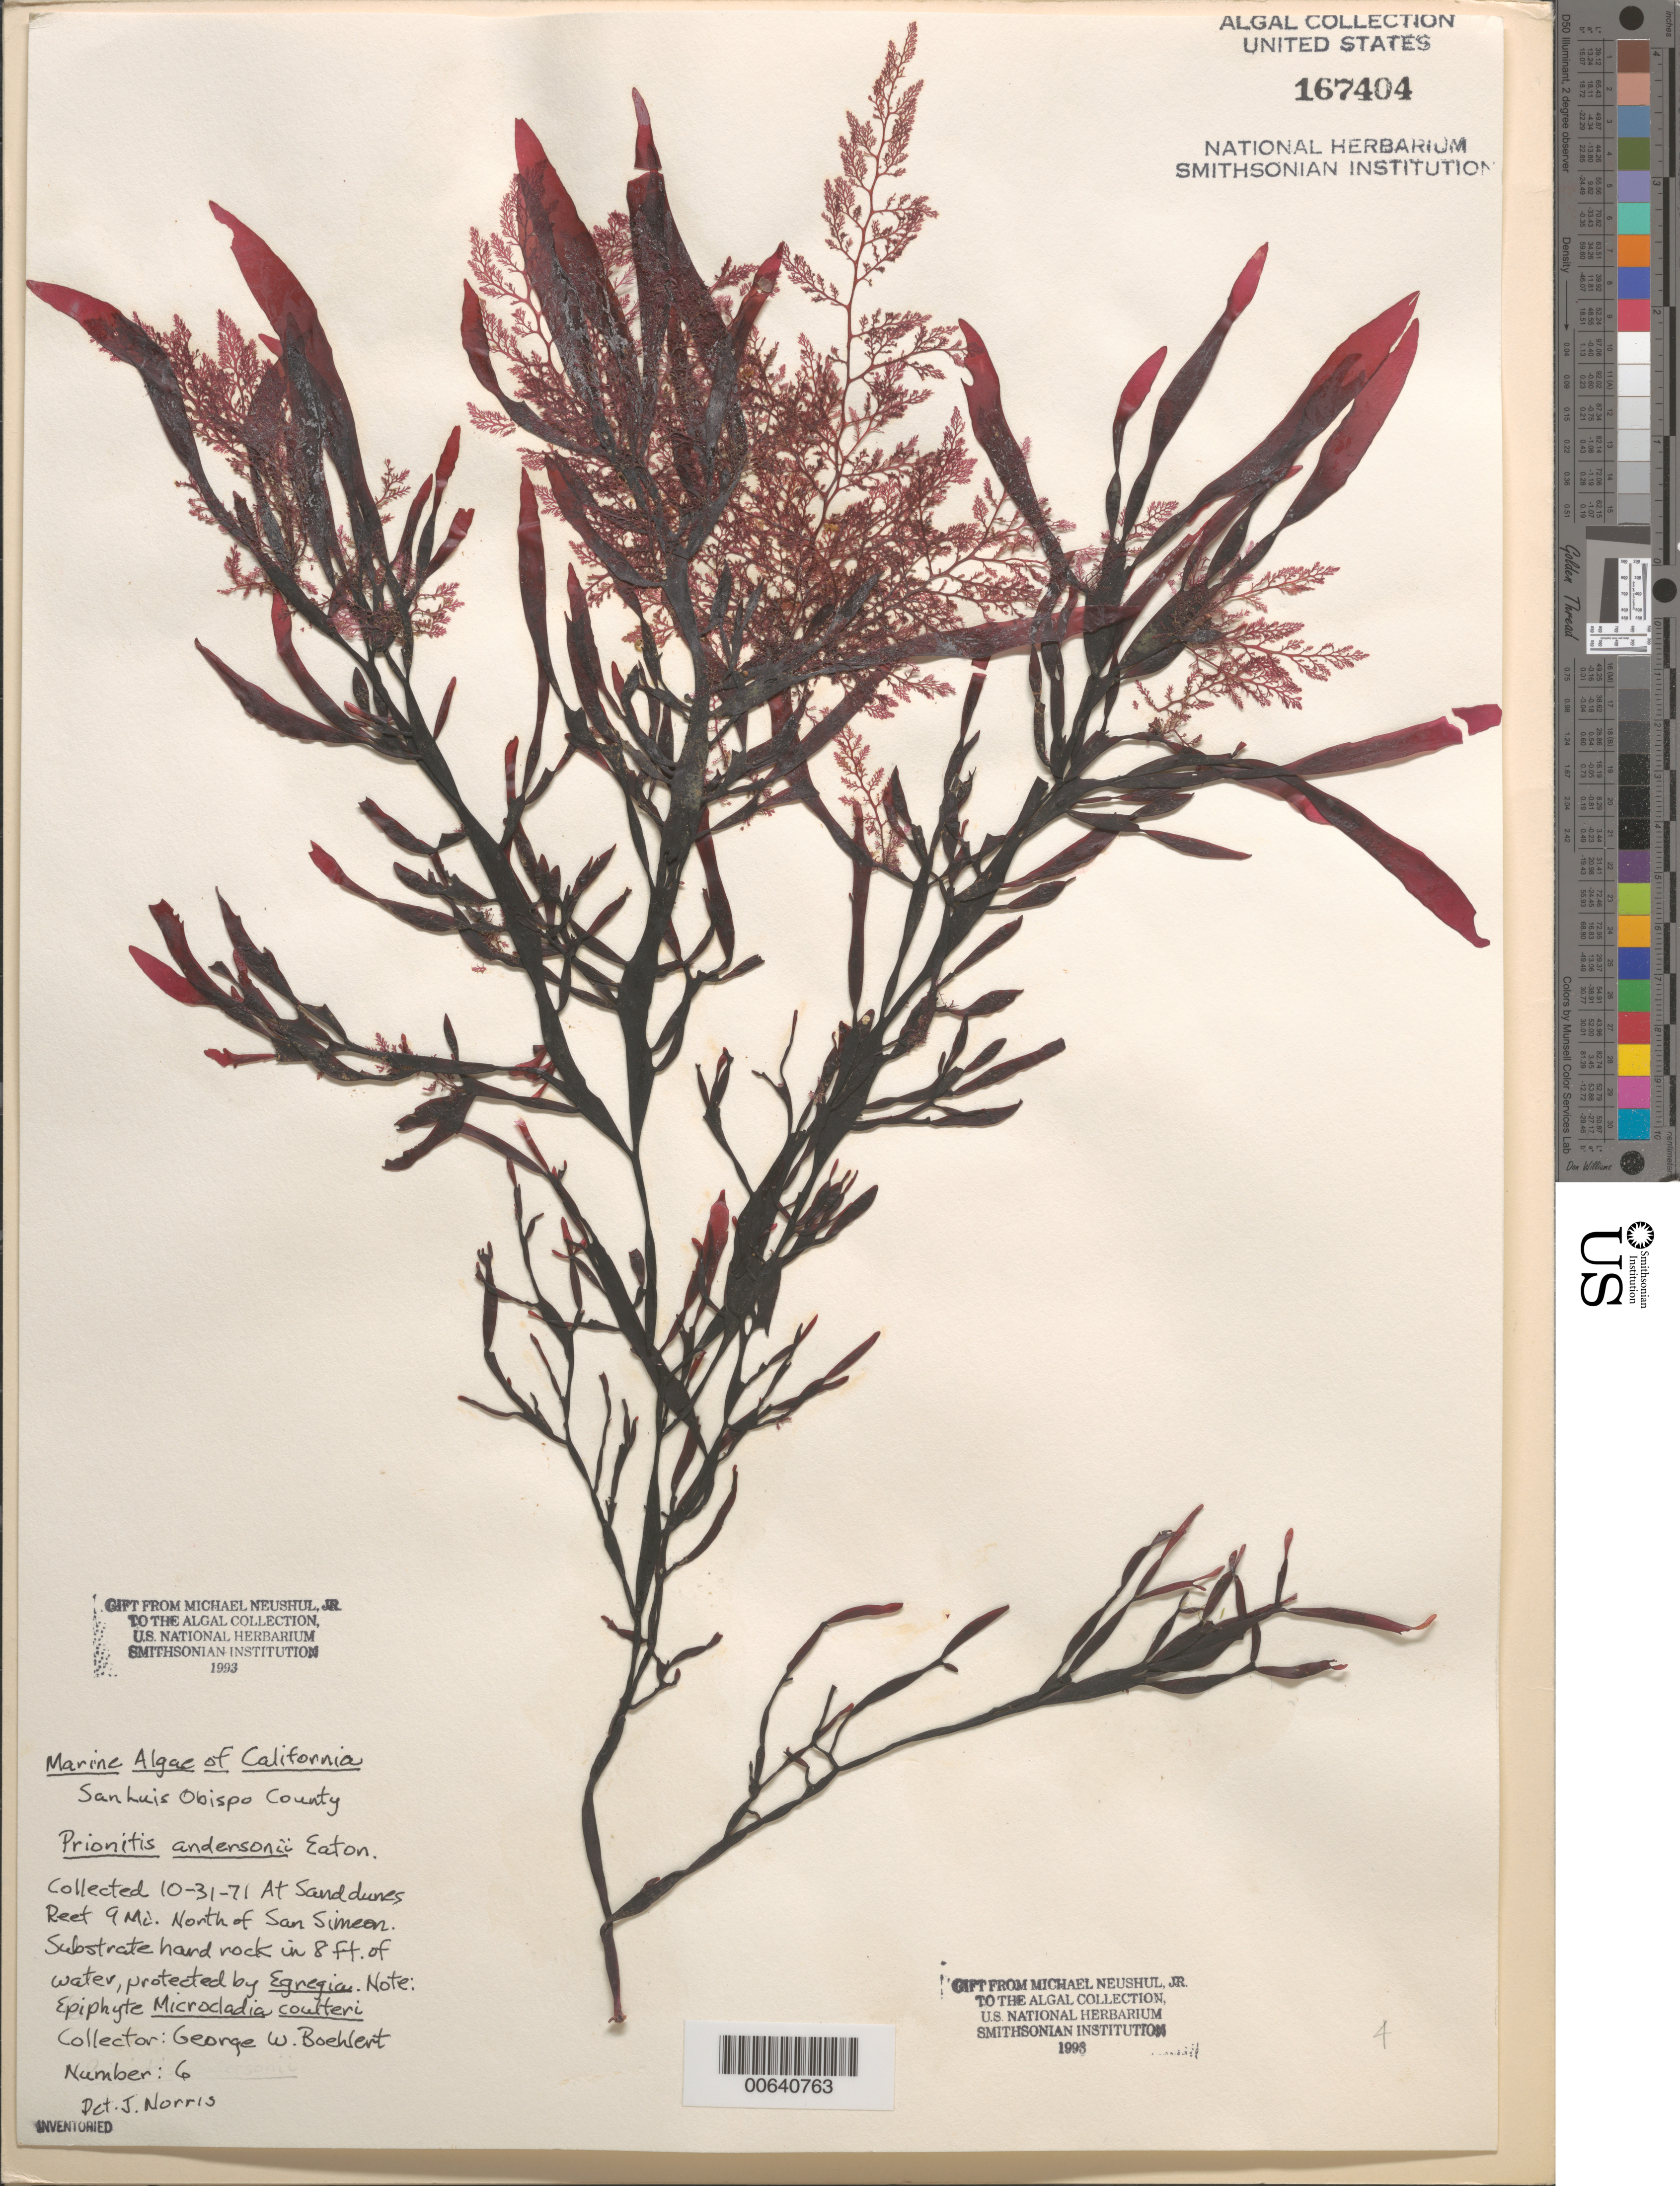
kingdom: Plantae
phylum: Rhodophyta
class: Florideophyceae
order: Cryptonemiales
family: Cryptonemiaceae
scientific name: Prionitis sternbergii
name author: (C. Agardh) J. Agardh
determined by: Algae name updating Project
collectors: G. Boehlert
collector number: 6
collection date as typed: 31 Oct 1971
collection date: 1971-10-31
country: United States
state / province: California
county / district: San Luis Obispo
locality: Sand Dunes Reef 9 miles north of San Simeon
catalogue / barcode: US 167404